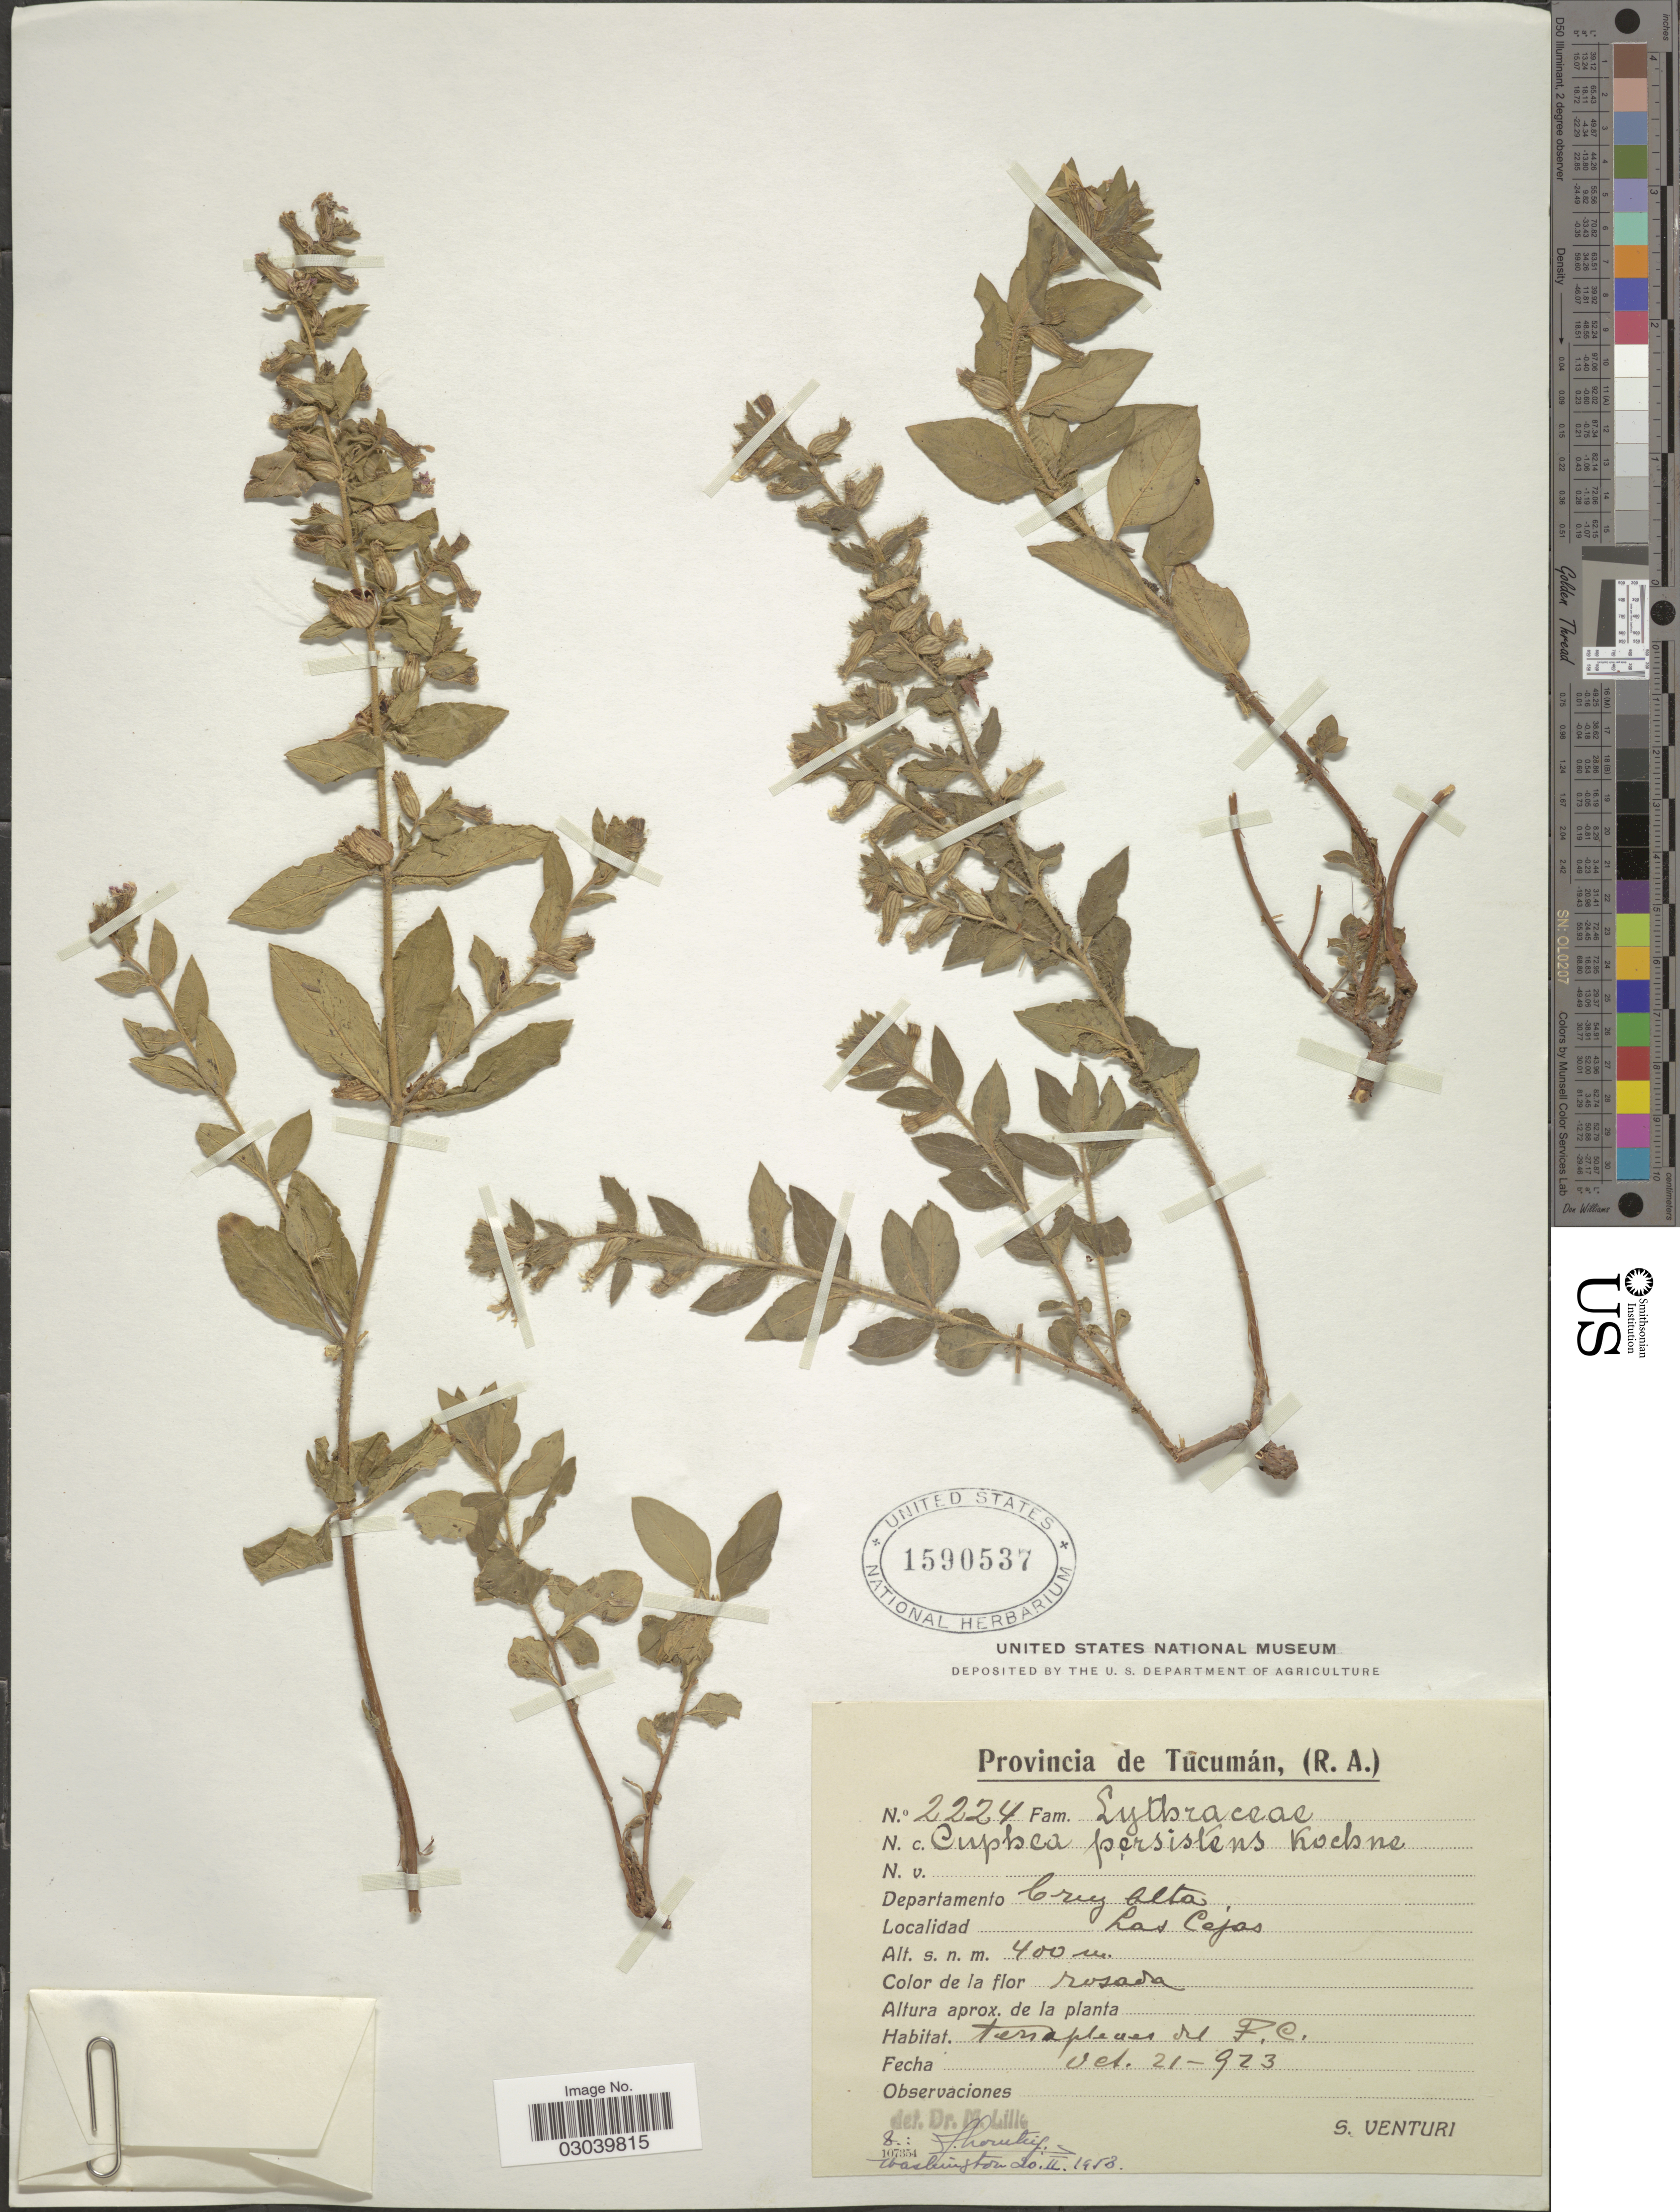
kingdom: Plantae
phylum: Tracheophyta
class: Magnoliopsida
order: Myrtales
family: Lythraceae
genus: Cuphea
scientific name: Cuphea persistens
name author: Koehne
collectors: S. Venturi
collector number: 2224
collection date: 1923-10-21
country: Argentina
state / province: Tucuman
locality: (R. A.), Departamento Cruz Alta. Las Cejas.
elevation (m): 400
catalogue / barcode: US 1590537